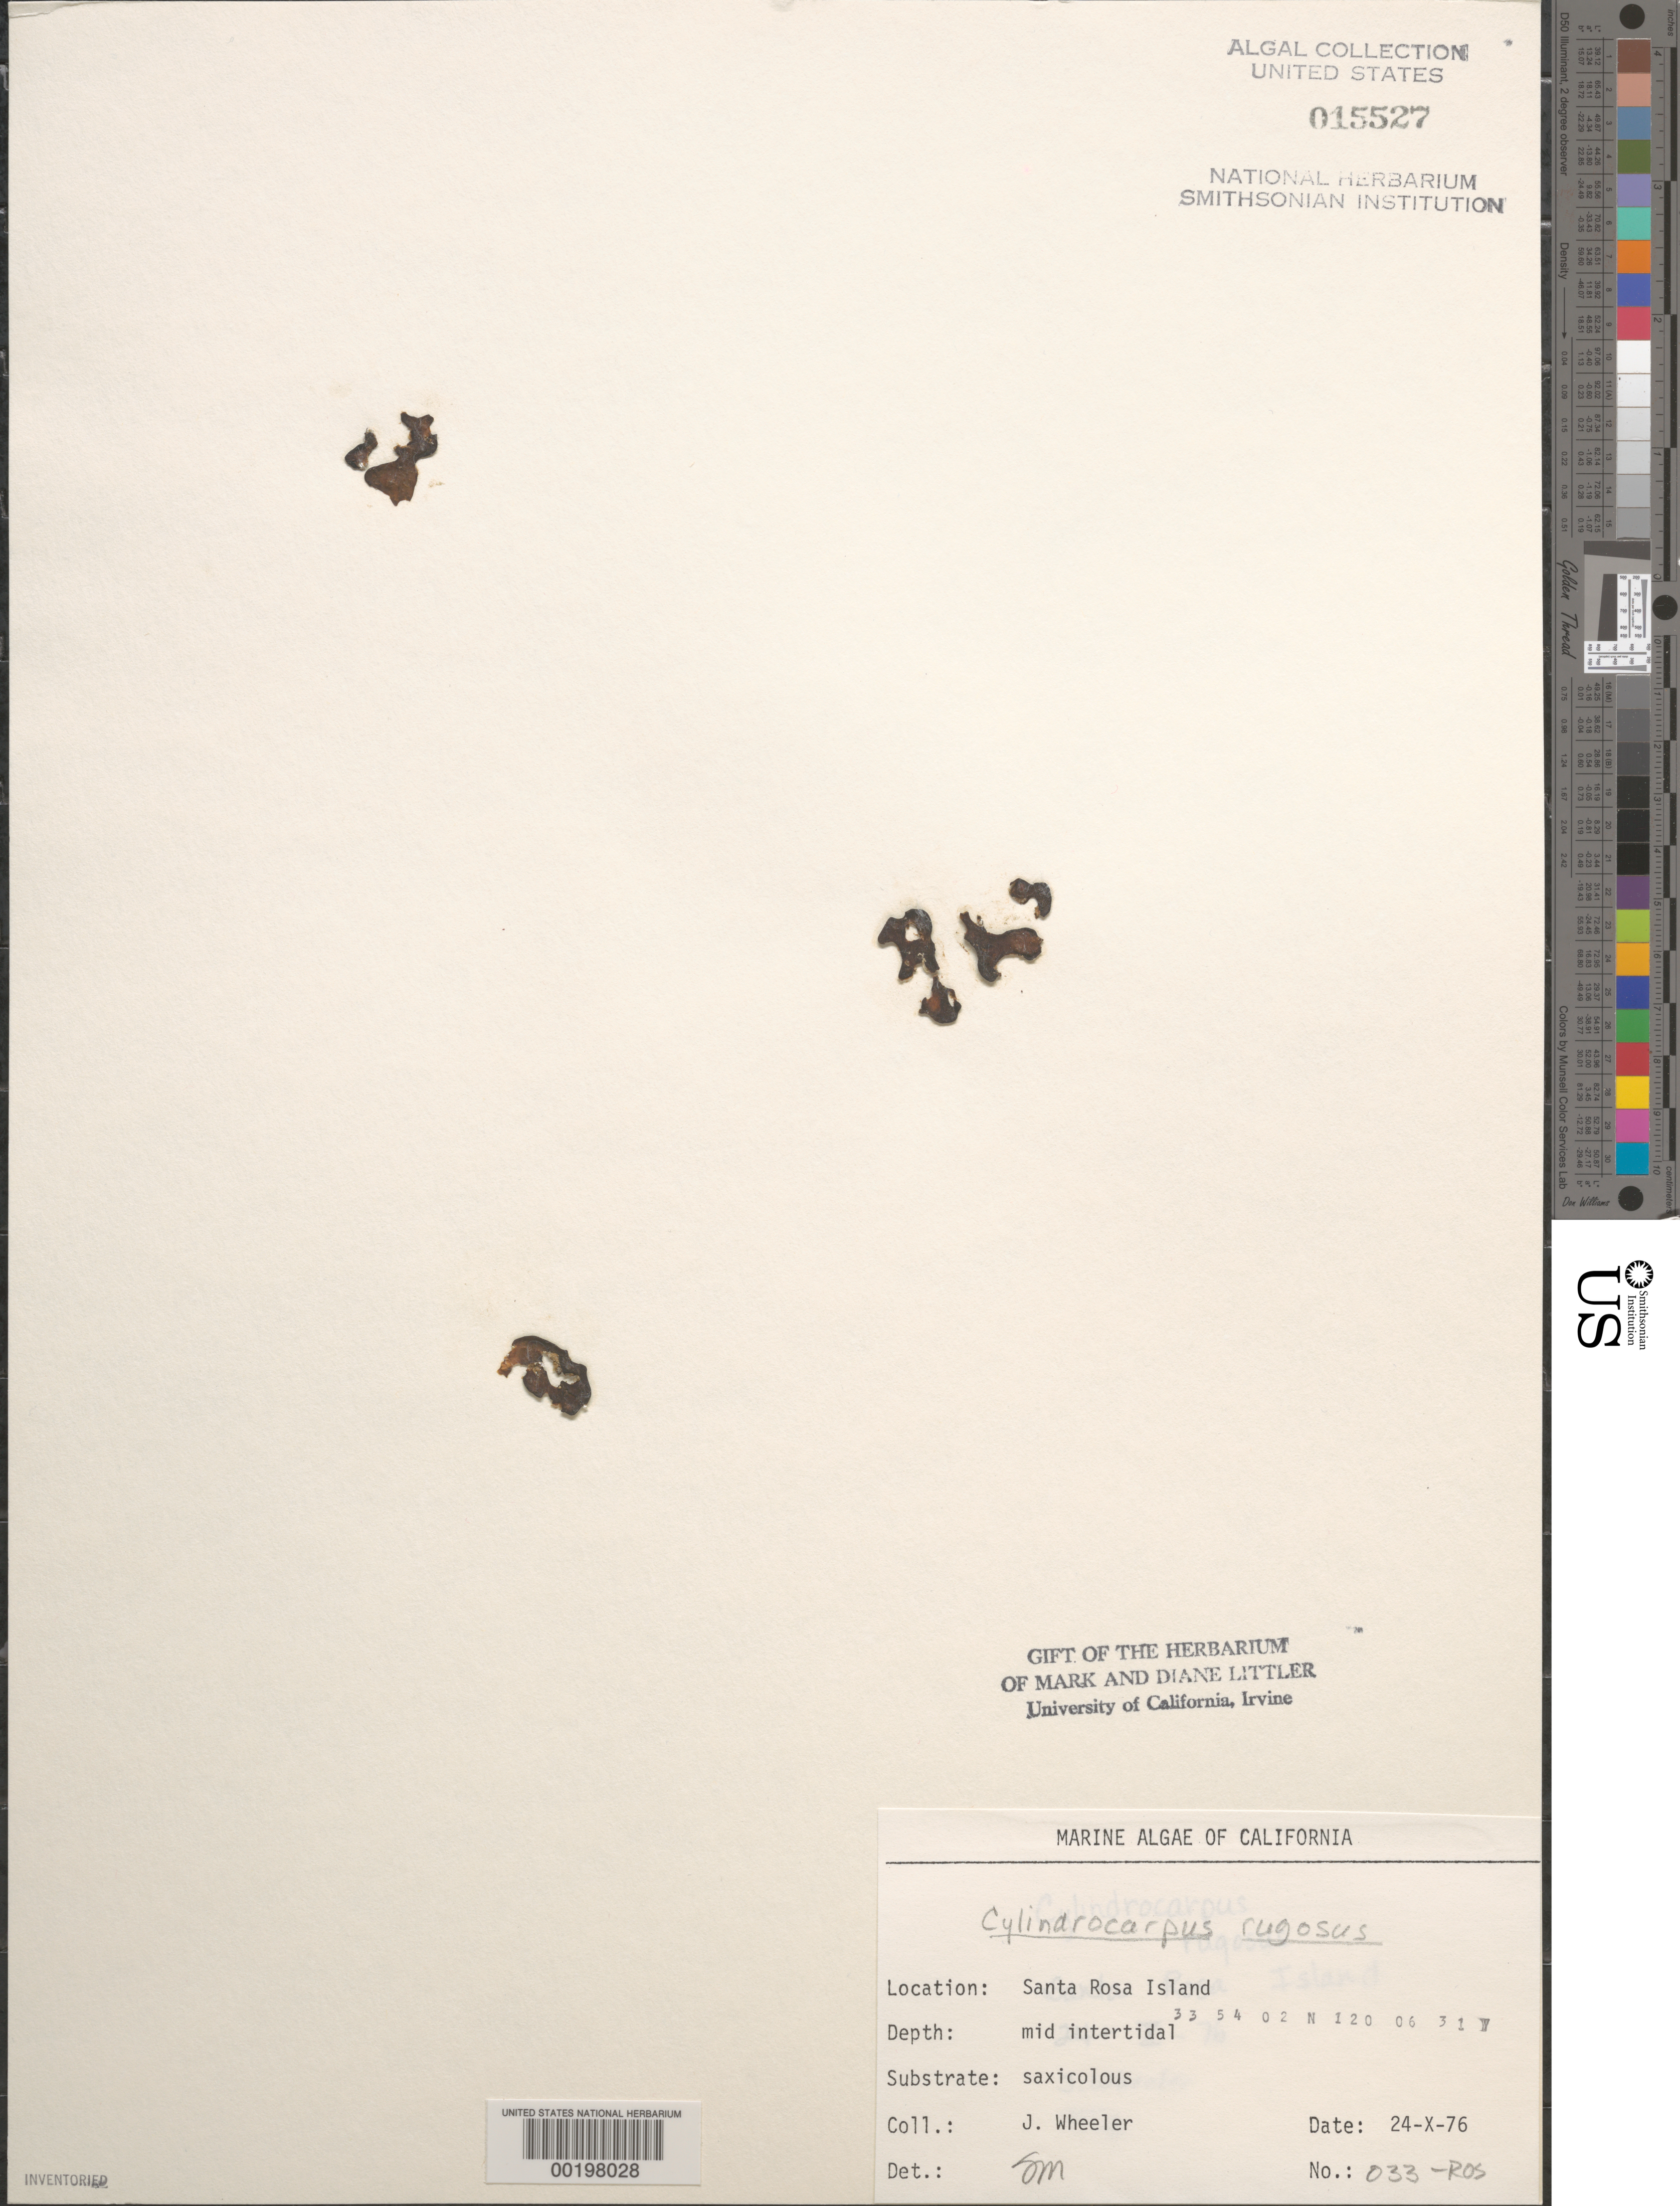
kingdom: Chromista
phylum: Ochrophyta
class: Phaeophyceae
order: Ectocarpales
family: Petrospongiaceae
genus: Petrospongium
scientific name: Petrospongium rugosum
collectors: J. L. Wheeler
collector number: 033-ros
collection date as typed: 24 Oct 1976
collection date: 1976-10-24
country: United States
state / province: California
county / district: Santa Barbara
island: Santa Rosa Island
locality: Johnson's Lee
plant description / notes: BLM-SOCALBIGHT Rocky Intertidal Survey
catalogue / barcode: US 15527